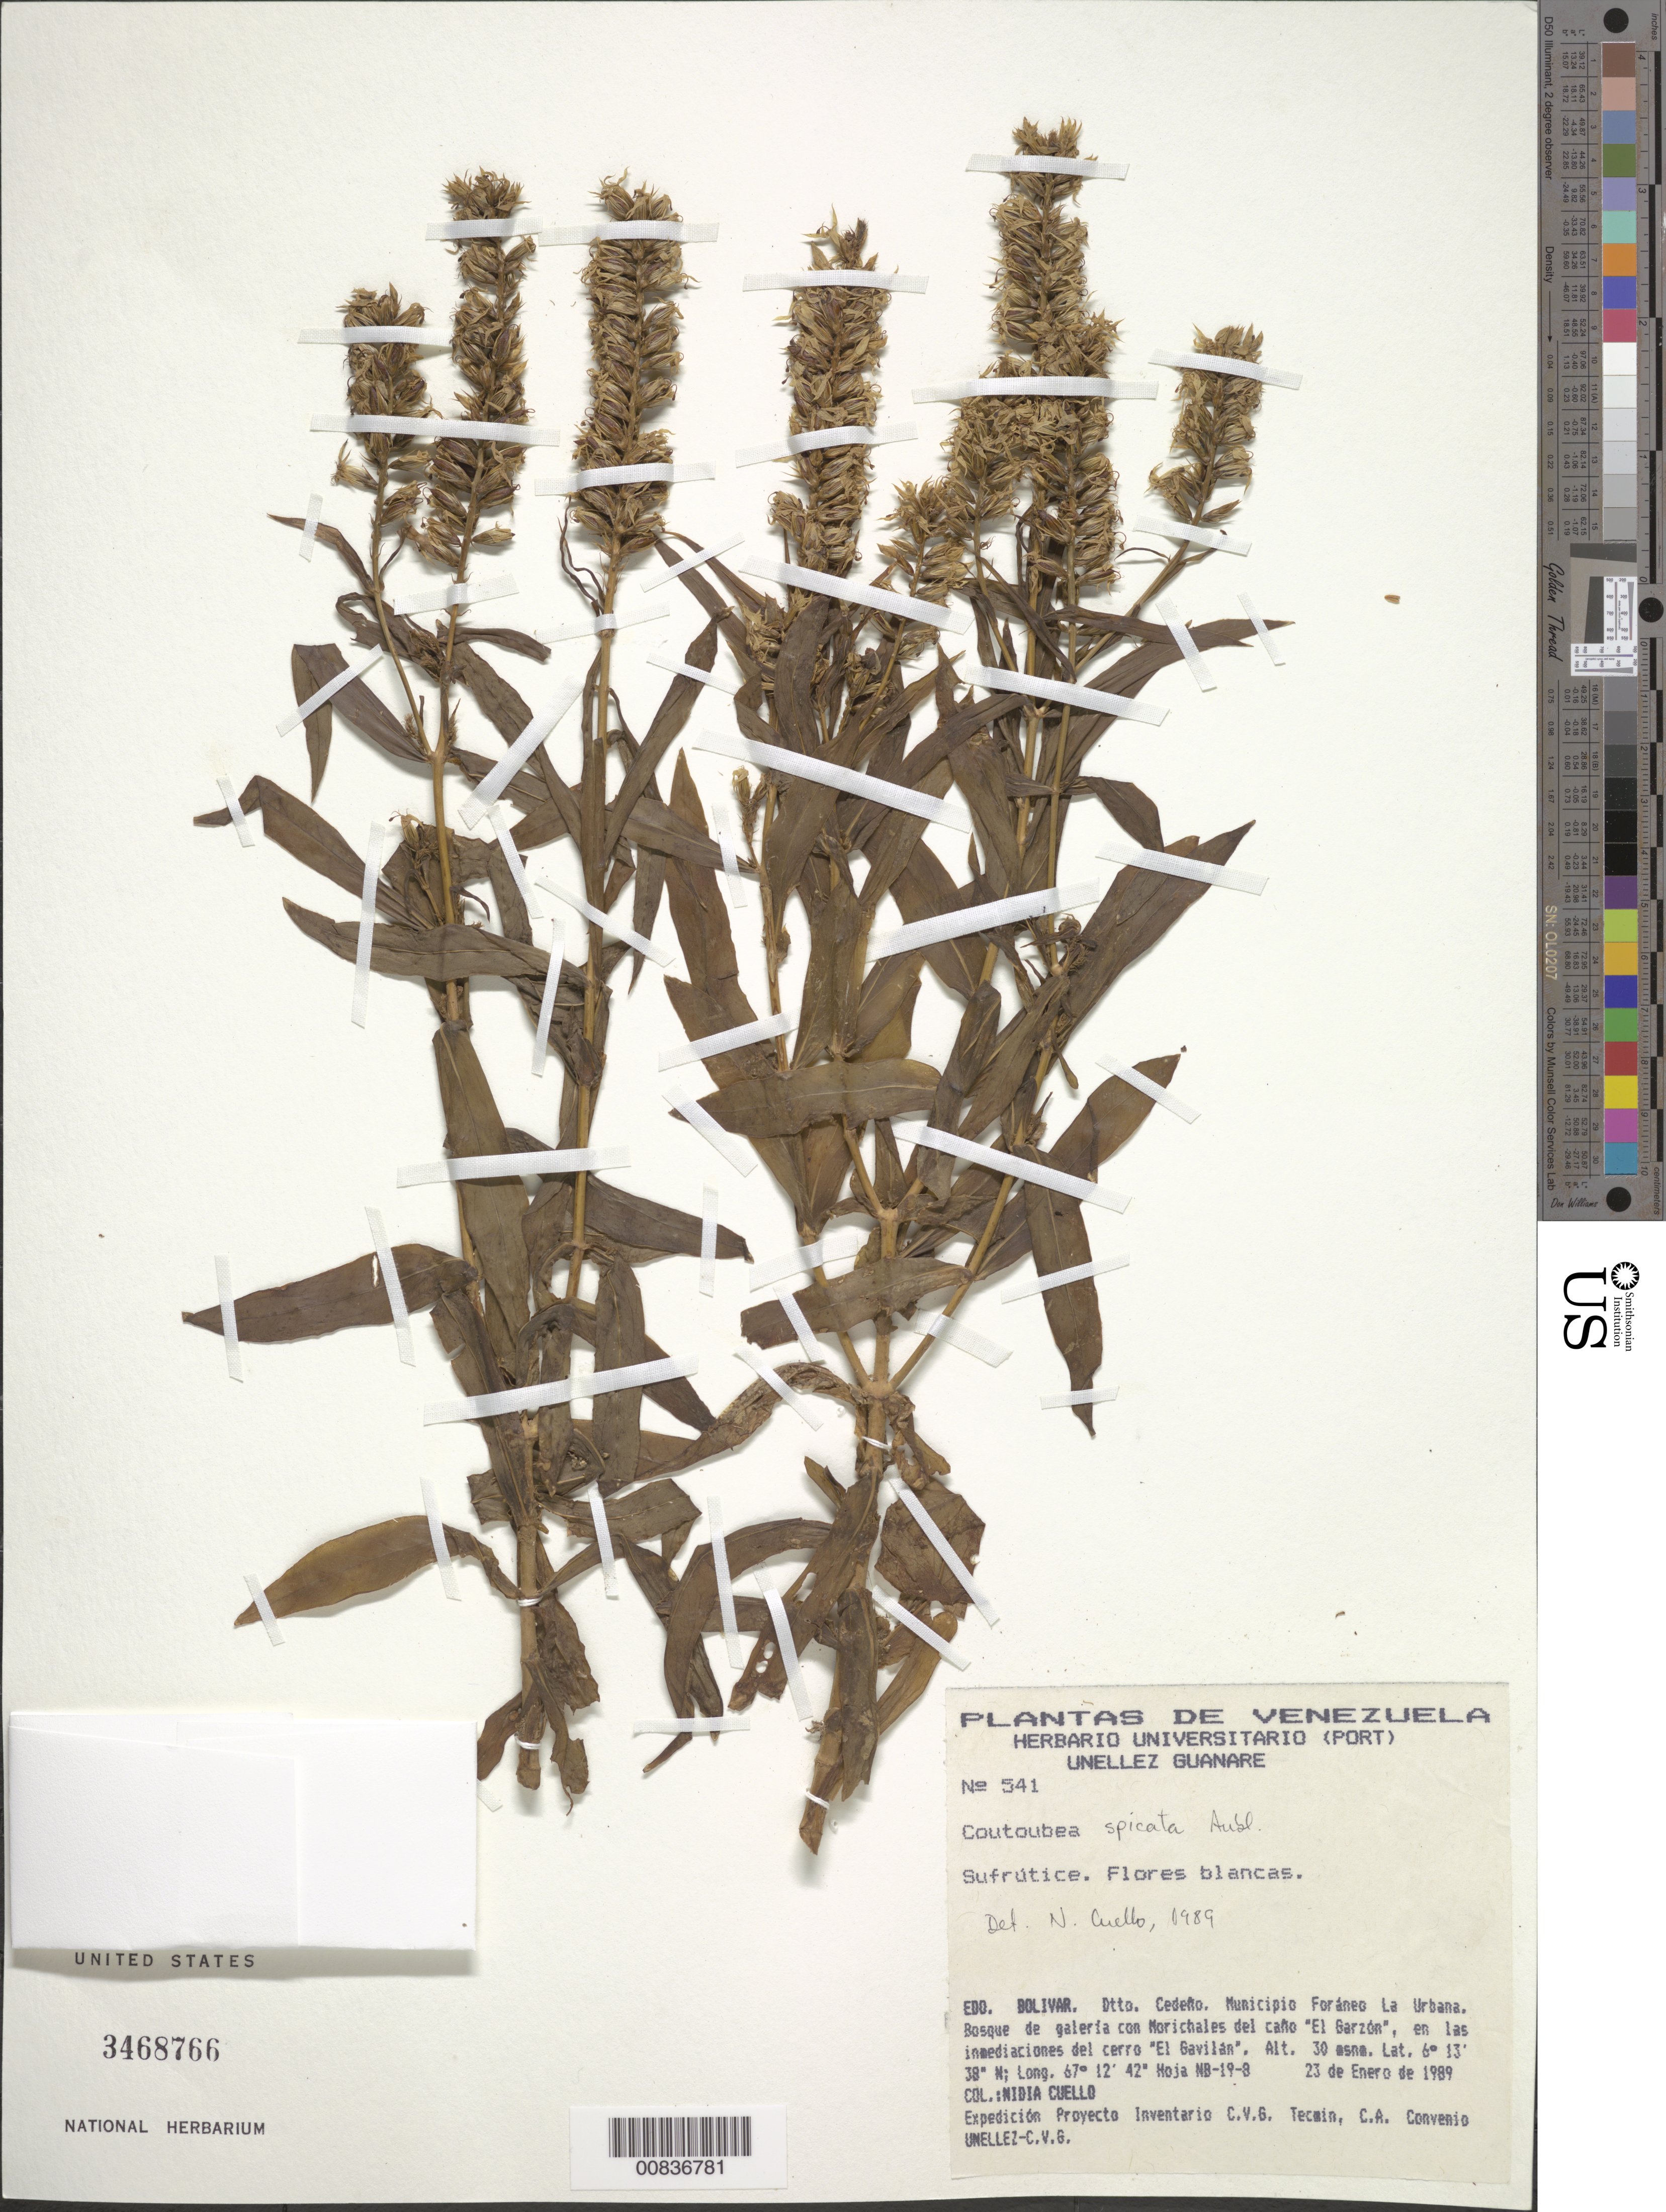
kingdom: Plantae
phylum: Tracheophyta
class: Magnoliopsida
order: Gentianales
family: Gentianaceae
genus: Coutoubea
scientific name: Coutoubea spicata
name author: Aubl.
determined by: Cuello, Nidia L.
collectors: N. L. Cuello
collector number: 541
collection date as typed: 23-Jan-89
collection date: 1989-01-23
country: Venezuela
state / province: Bolívar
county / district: Cedeño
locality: Mun. Foráneo La Urbana, Caño "El Garzón", en las inmediacioines del cerro "El Gavilan"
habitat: Gallery forest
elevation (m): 30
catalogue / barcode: US 3468766